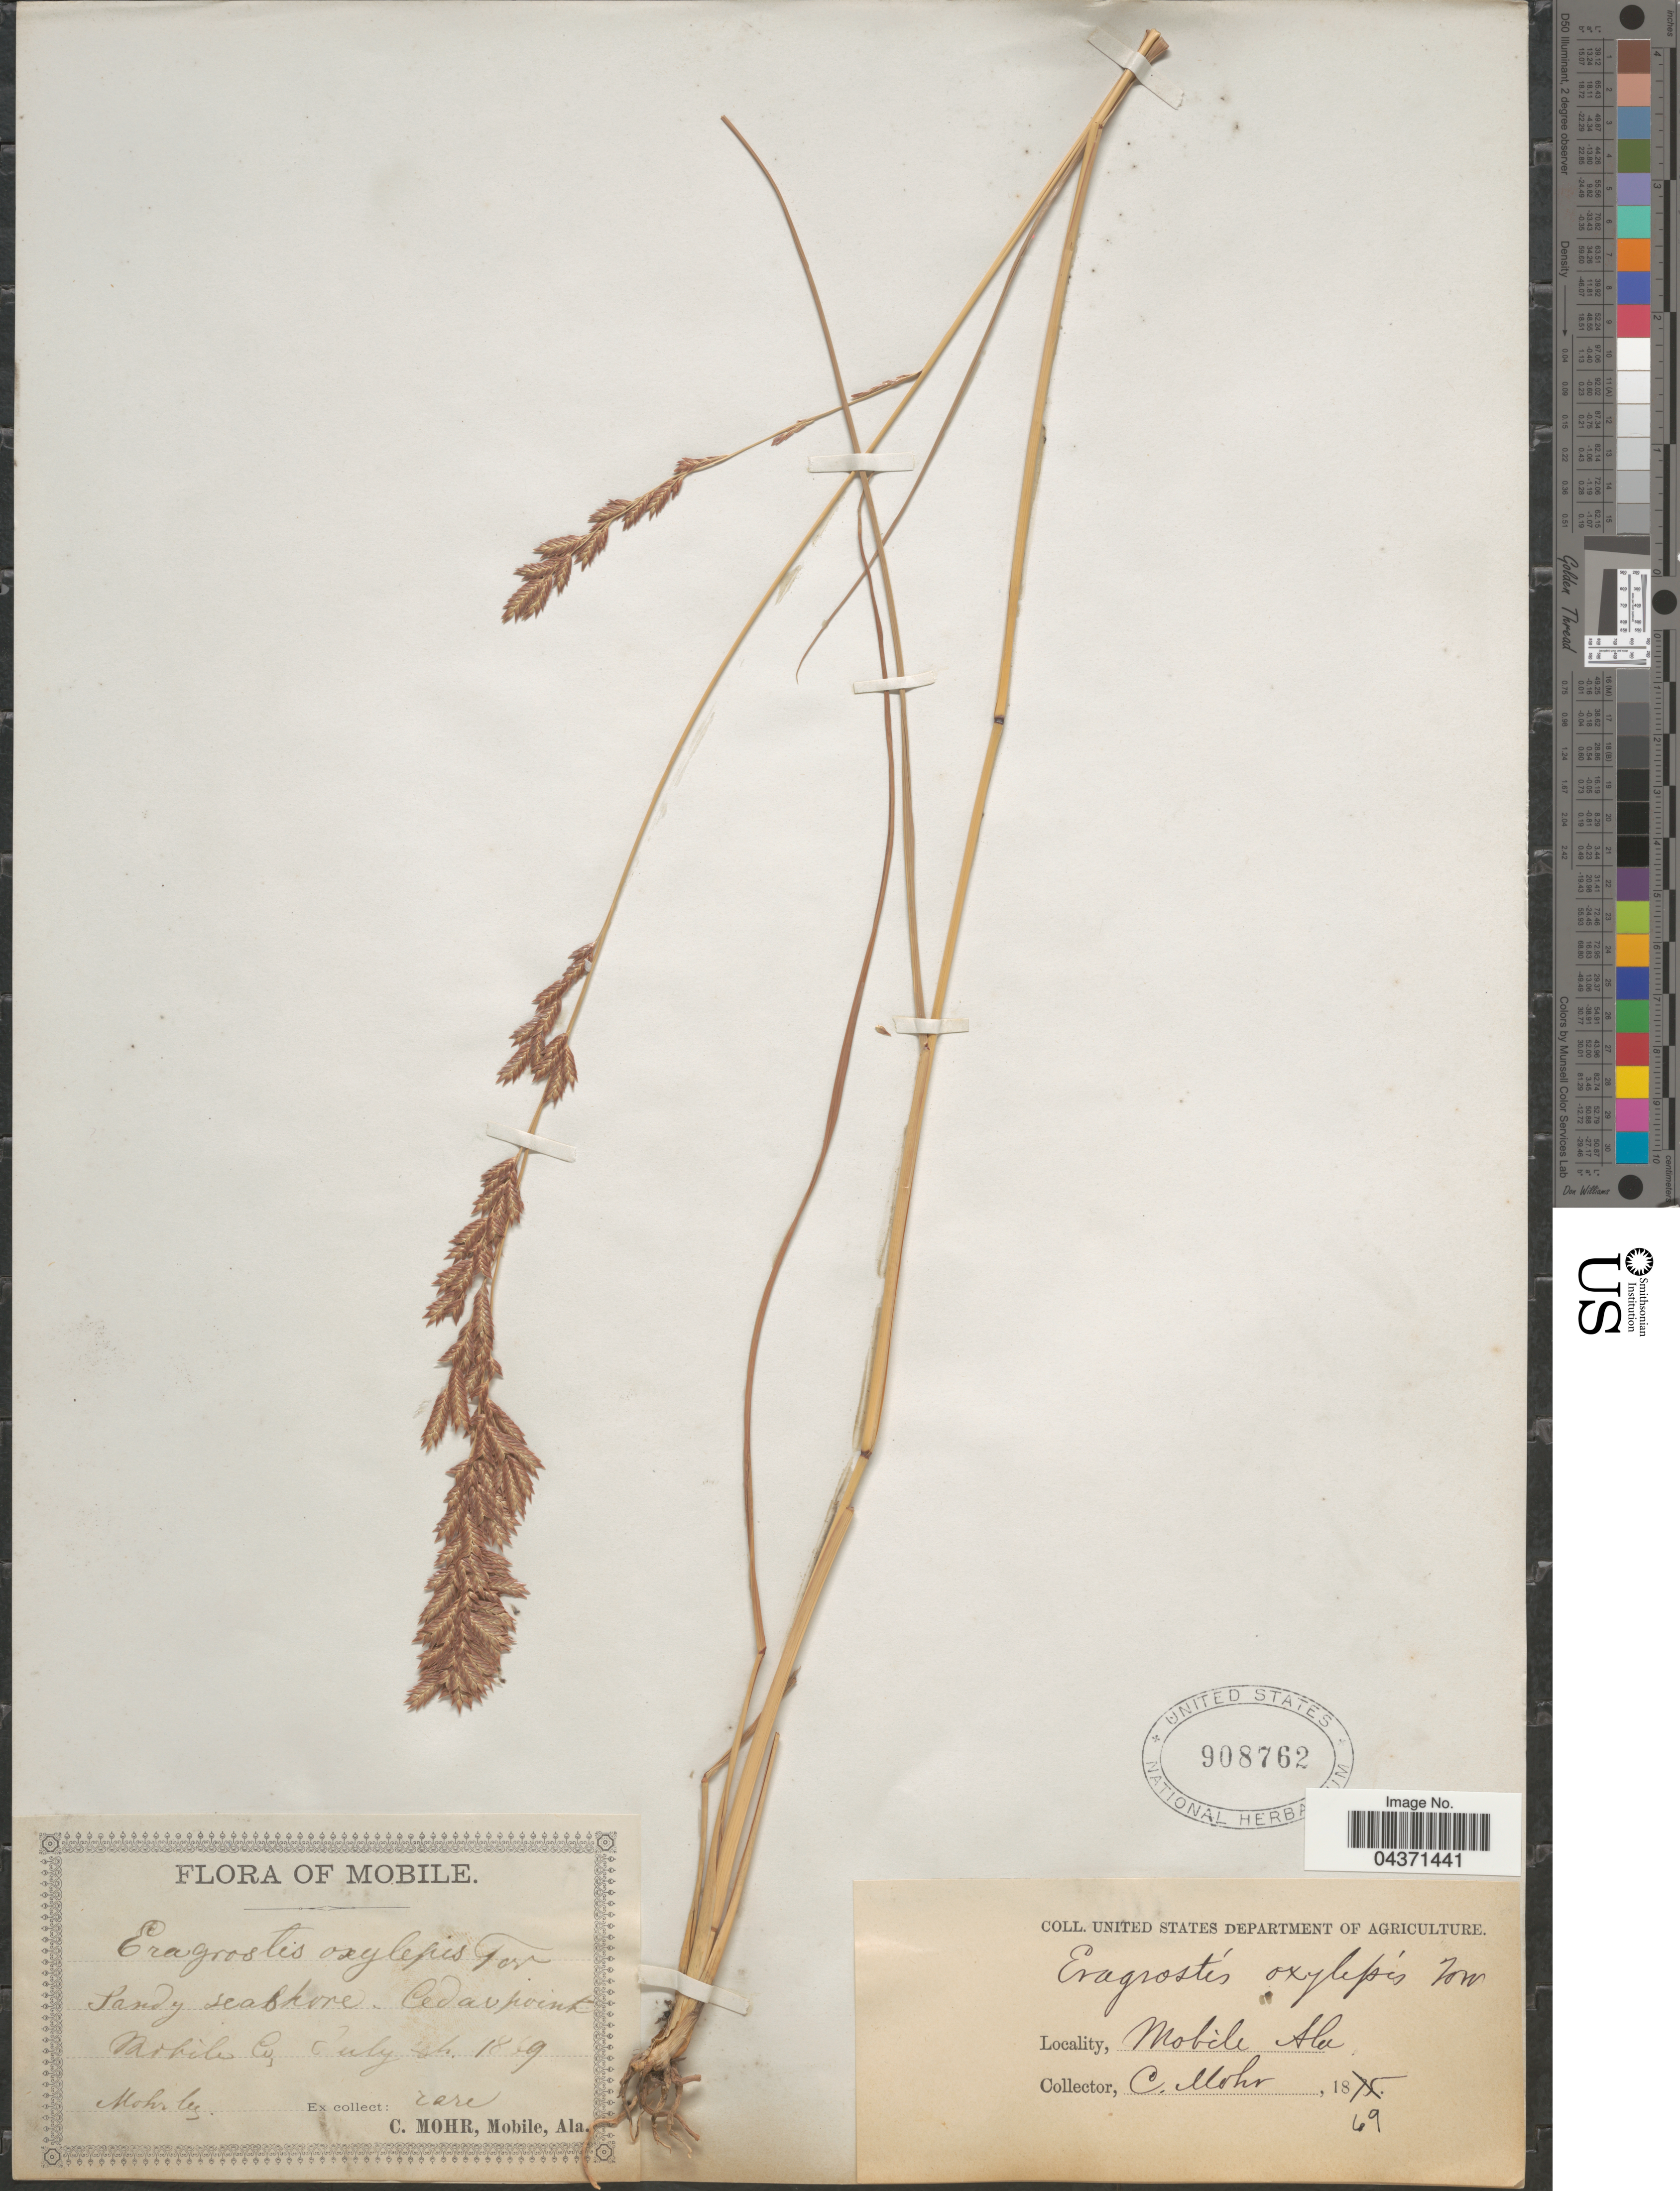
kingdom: Plantae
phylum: Tracheophyta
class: Liliopsida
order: Poales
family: Poaceae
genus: Eragrostis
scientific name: Eragrostis secundiflora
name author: J. Presl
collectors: C. T. Mohr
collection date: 1869-07-04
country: United States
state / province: Alabama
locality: Sandy sea shore. Cedar point. Mobile Co.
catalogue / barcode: US 908762